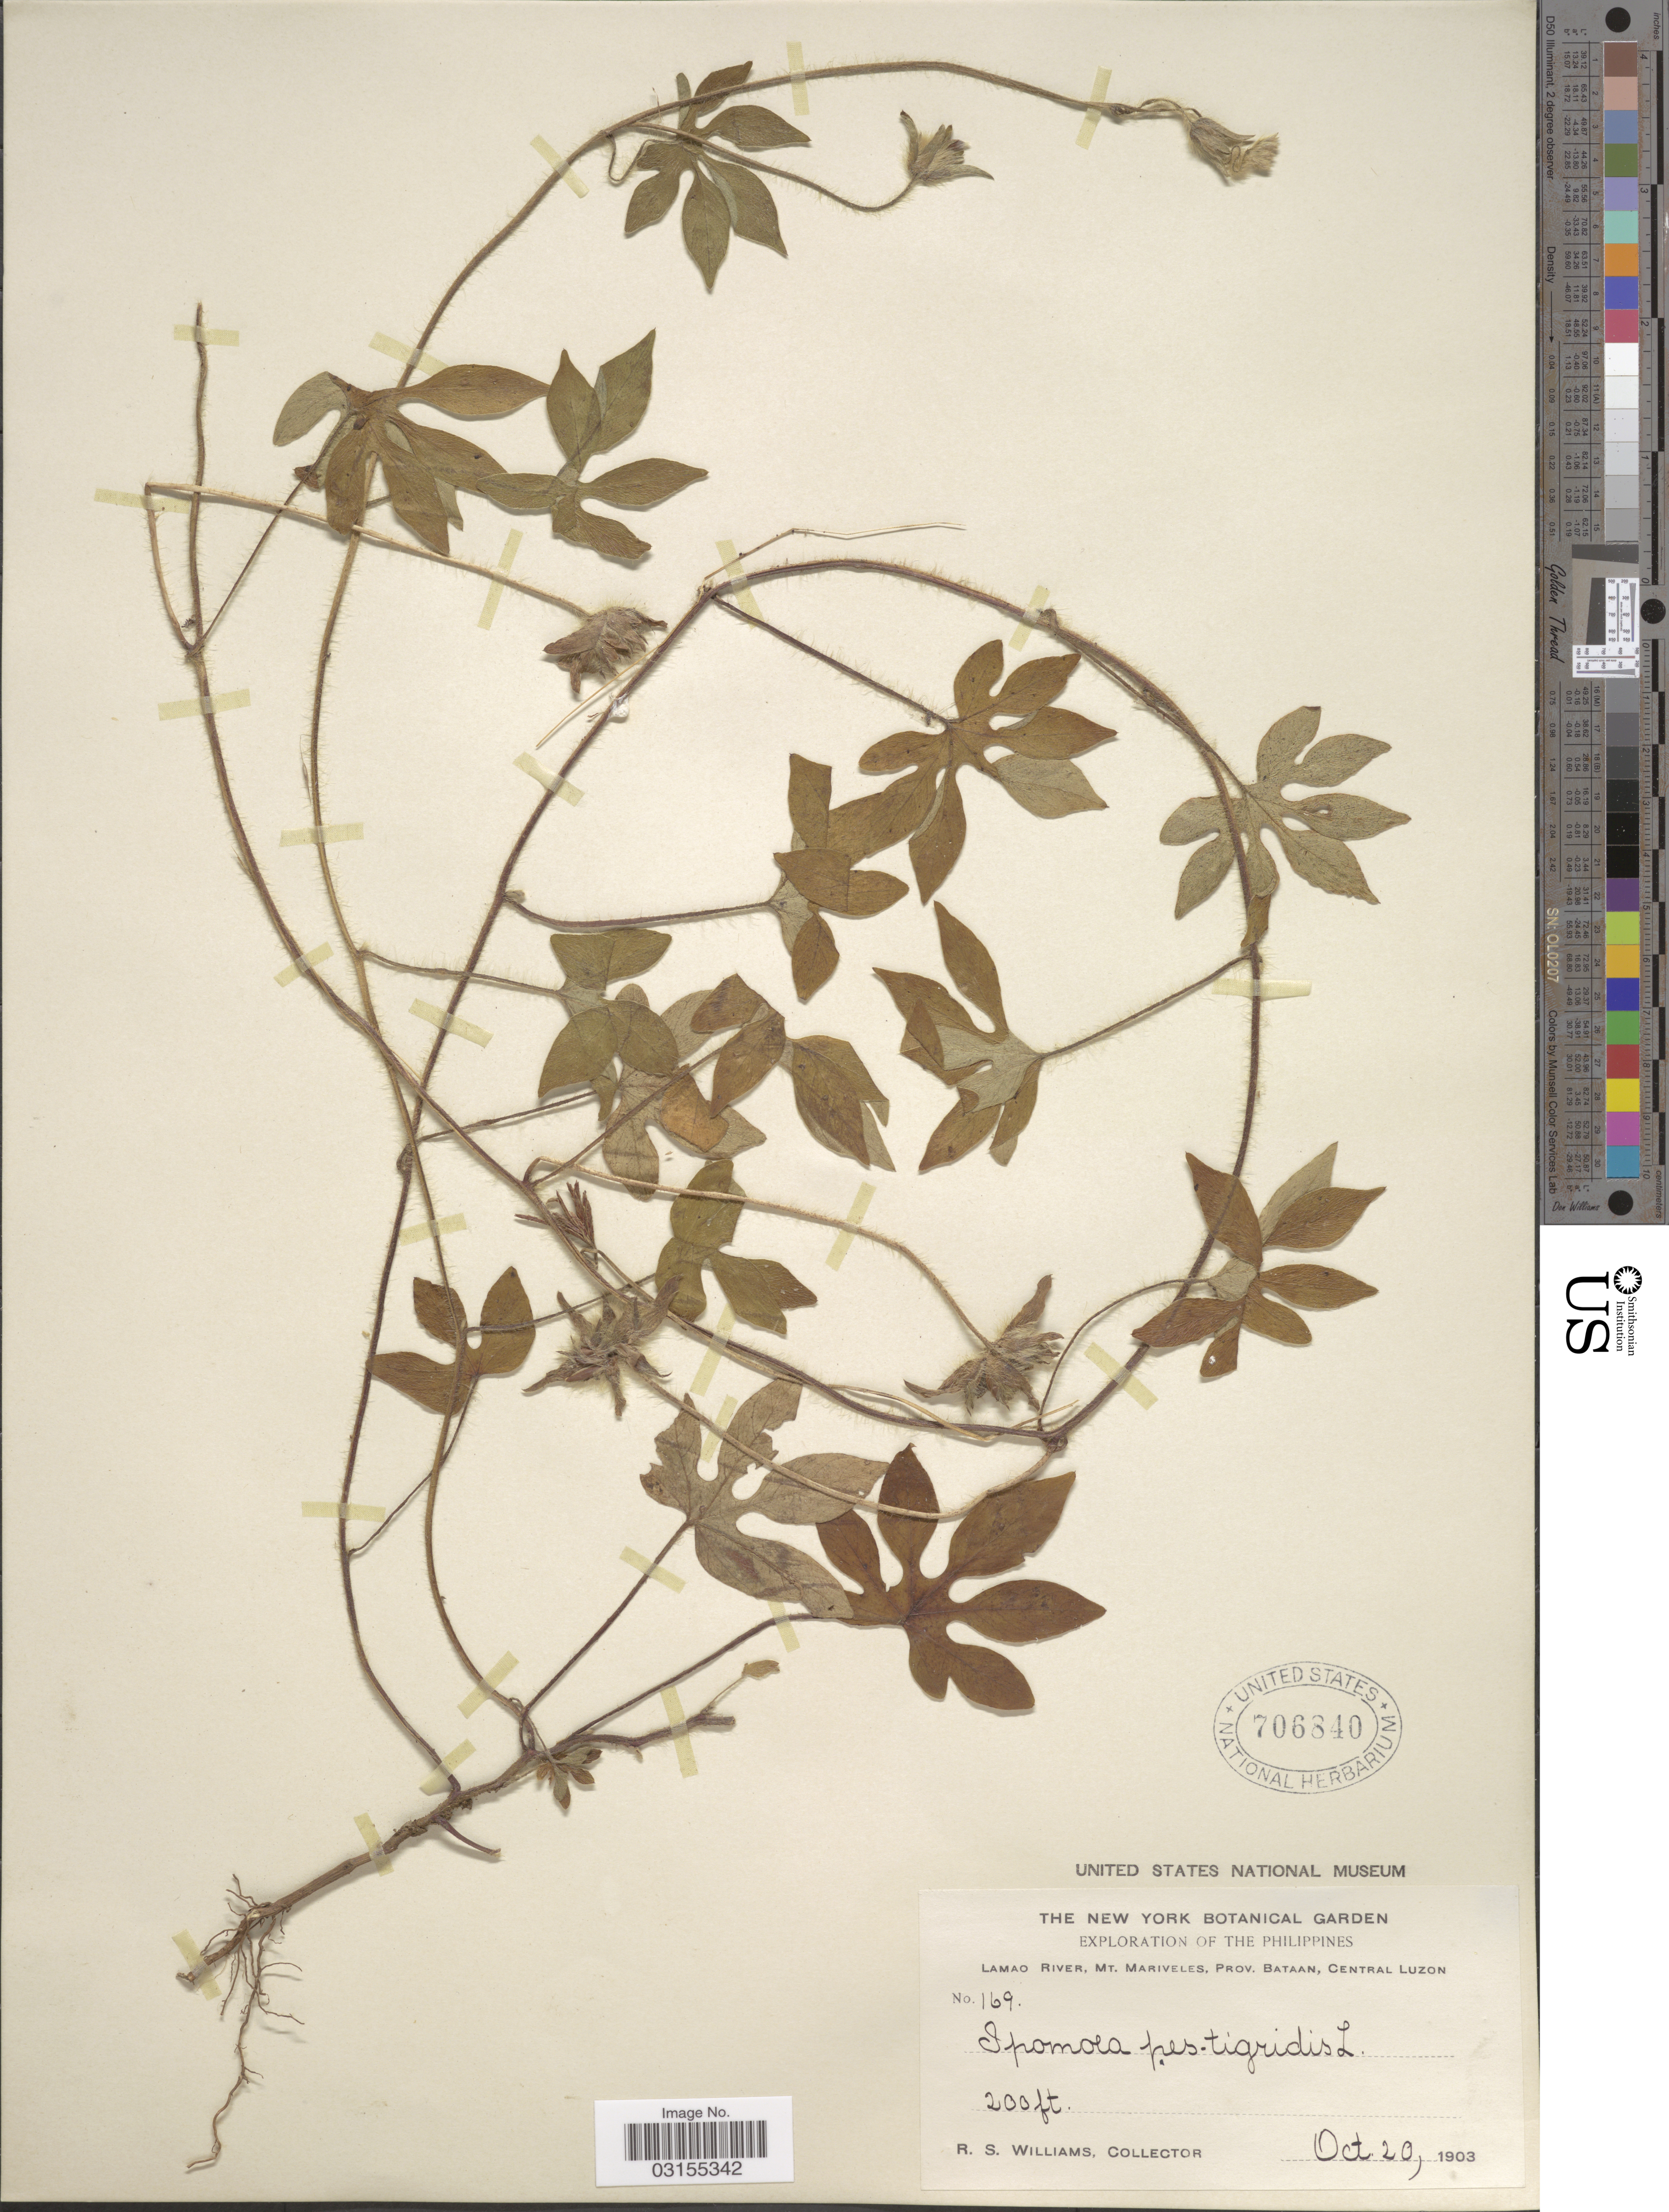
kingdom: Plantae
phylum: Tracheophyta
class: Magnoliopsida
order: Solanales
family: Convolvulaceae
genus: Ipomoea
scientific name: Ipomoea pes-tigridis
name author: L.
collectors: R. S. Williams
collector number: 169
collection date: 1903-10-20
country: Philippines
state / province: Central Luzon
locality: Lamao River, Mt. Mariveles, Prov. Bataan.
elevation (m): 61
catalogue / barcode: US 706840